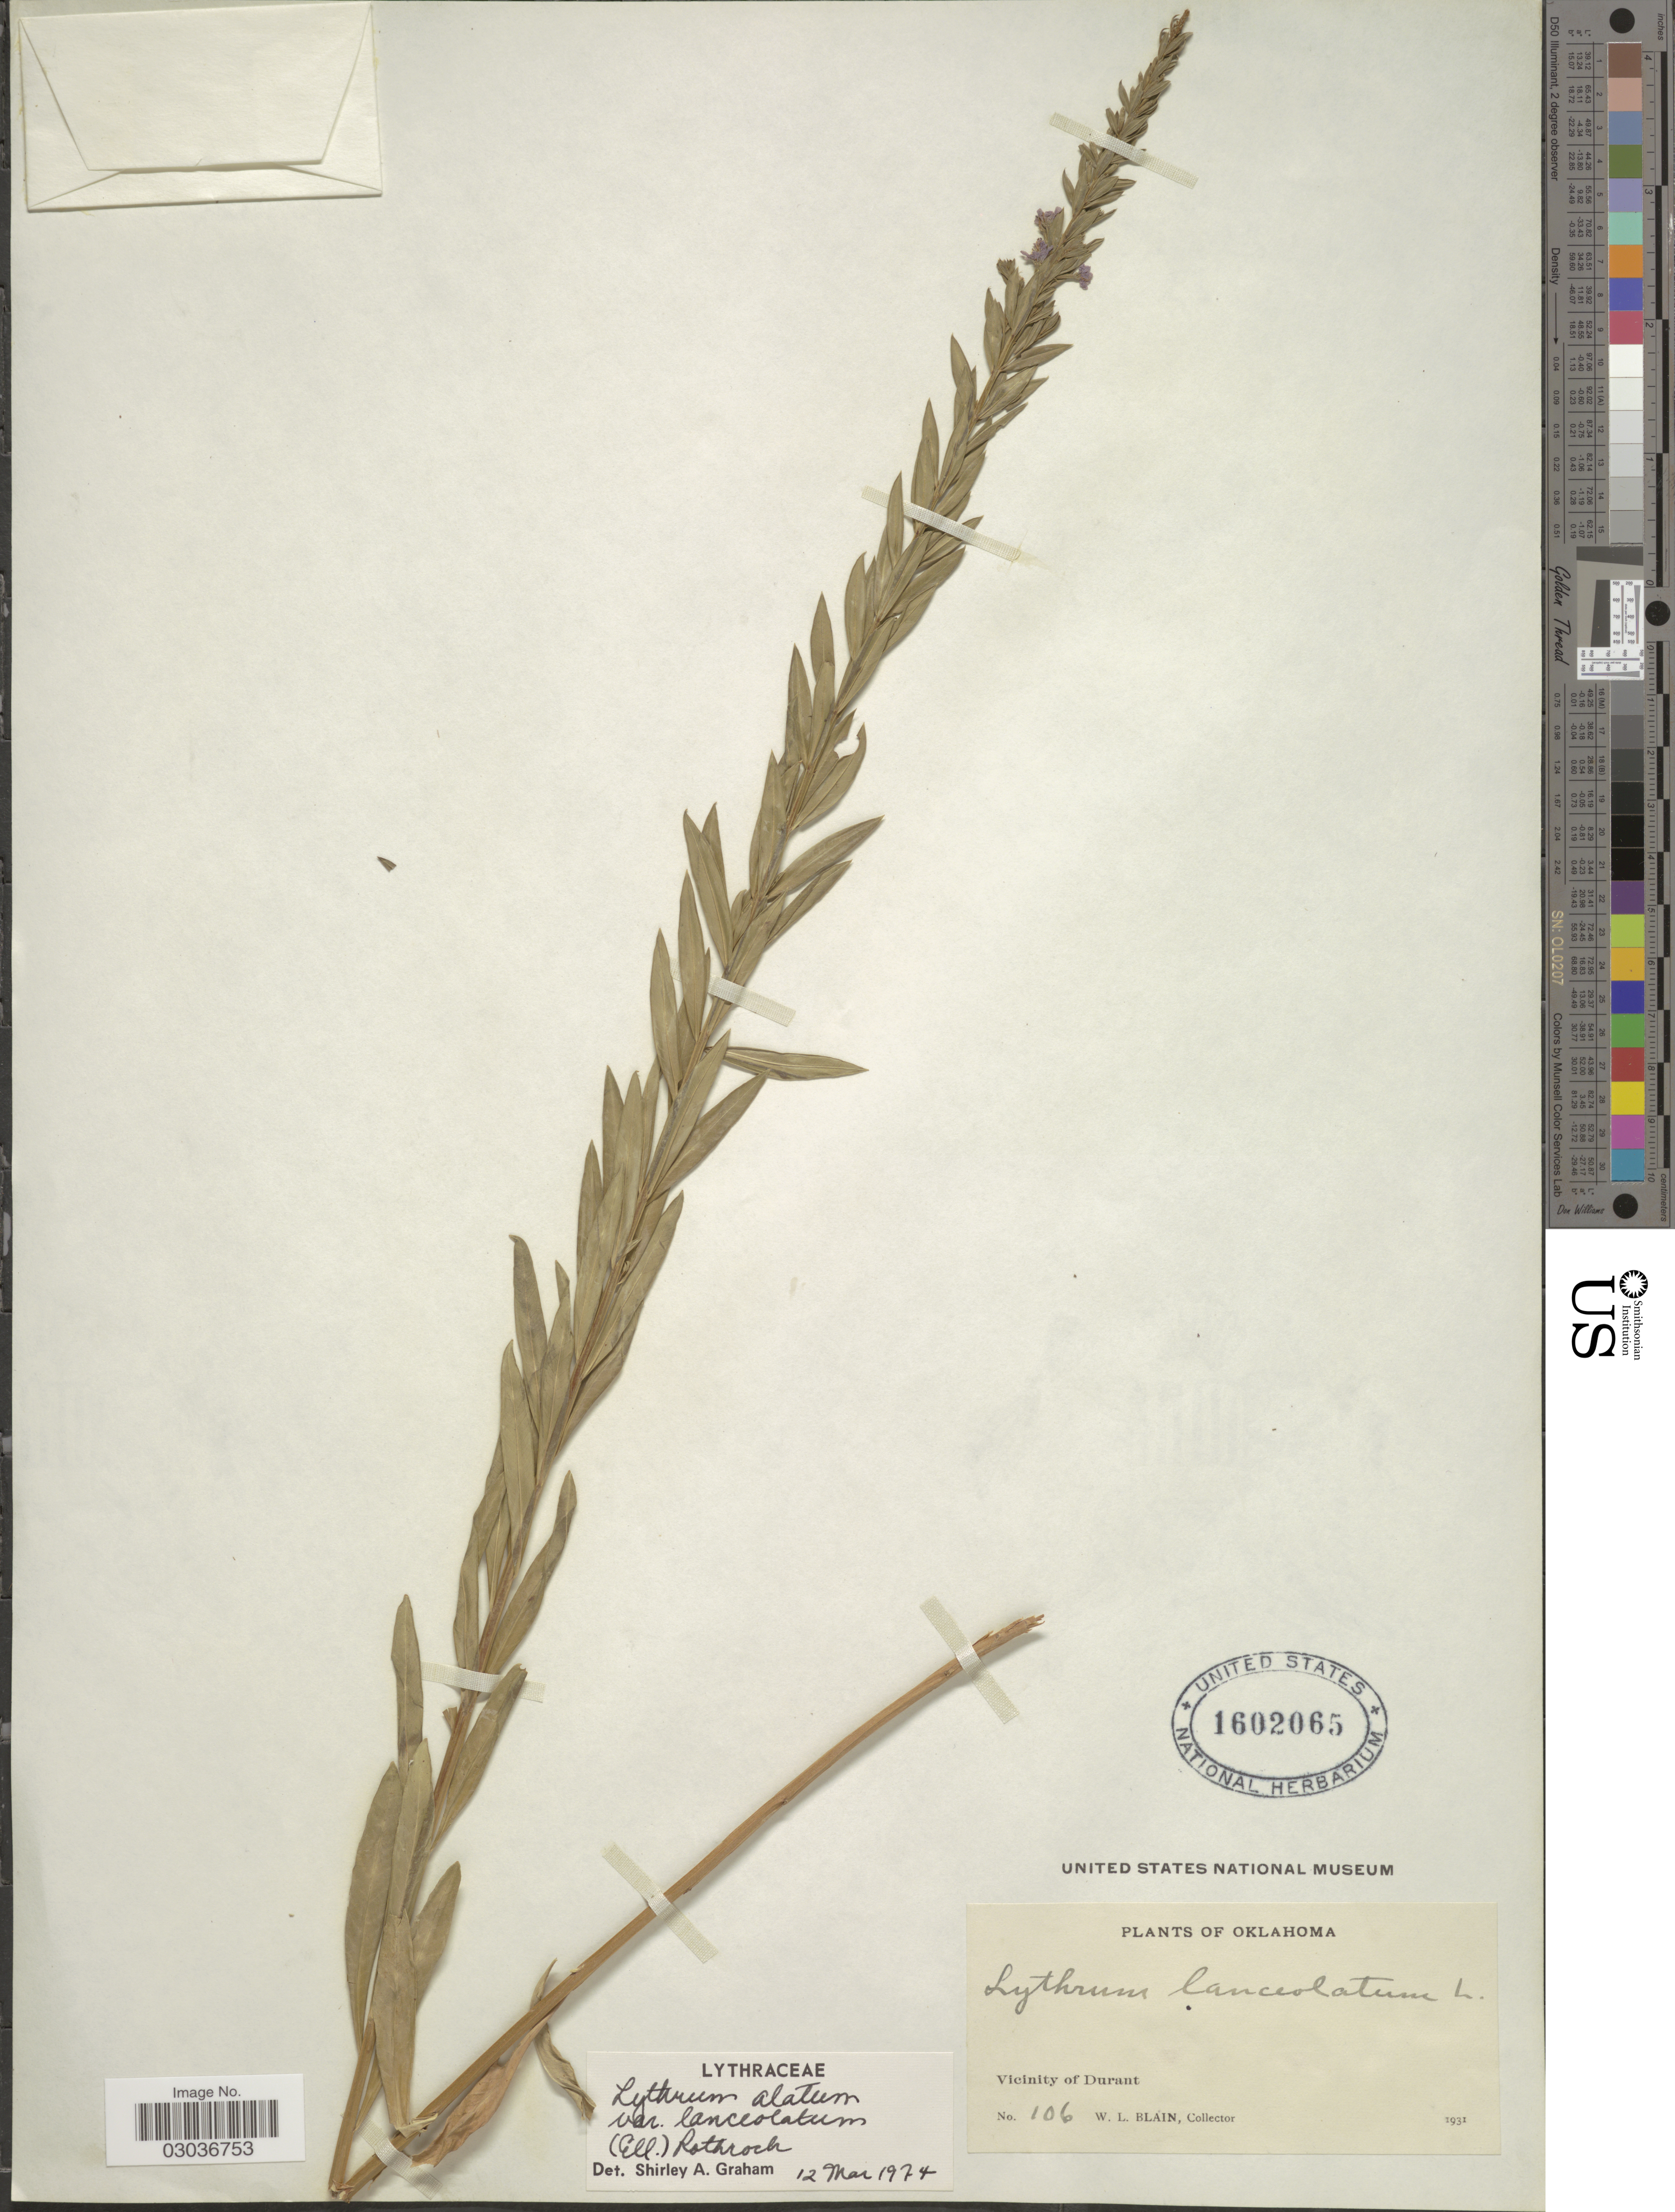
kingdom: Plantae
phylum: Tracheophyta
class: Magnoliopsida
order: Myrtales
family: Lythraceae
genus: Lythrum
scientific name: Lythrum alatum var. lanceolatum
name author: (Elliott) A. Gray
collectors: W. Blain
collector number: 106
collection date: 1931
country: United States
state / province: Oklahoma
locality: Vicinity of Durant.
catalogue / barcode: US 1602065